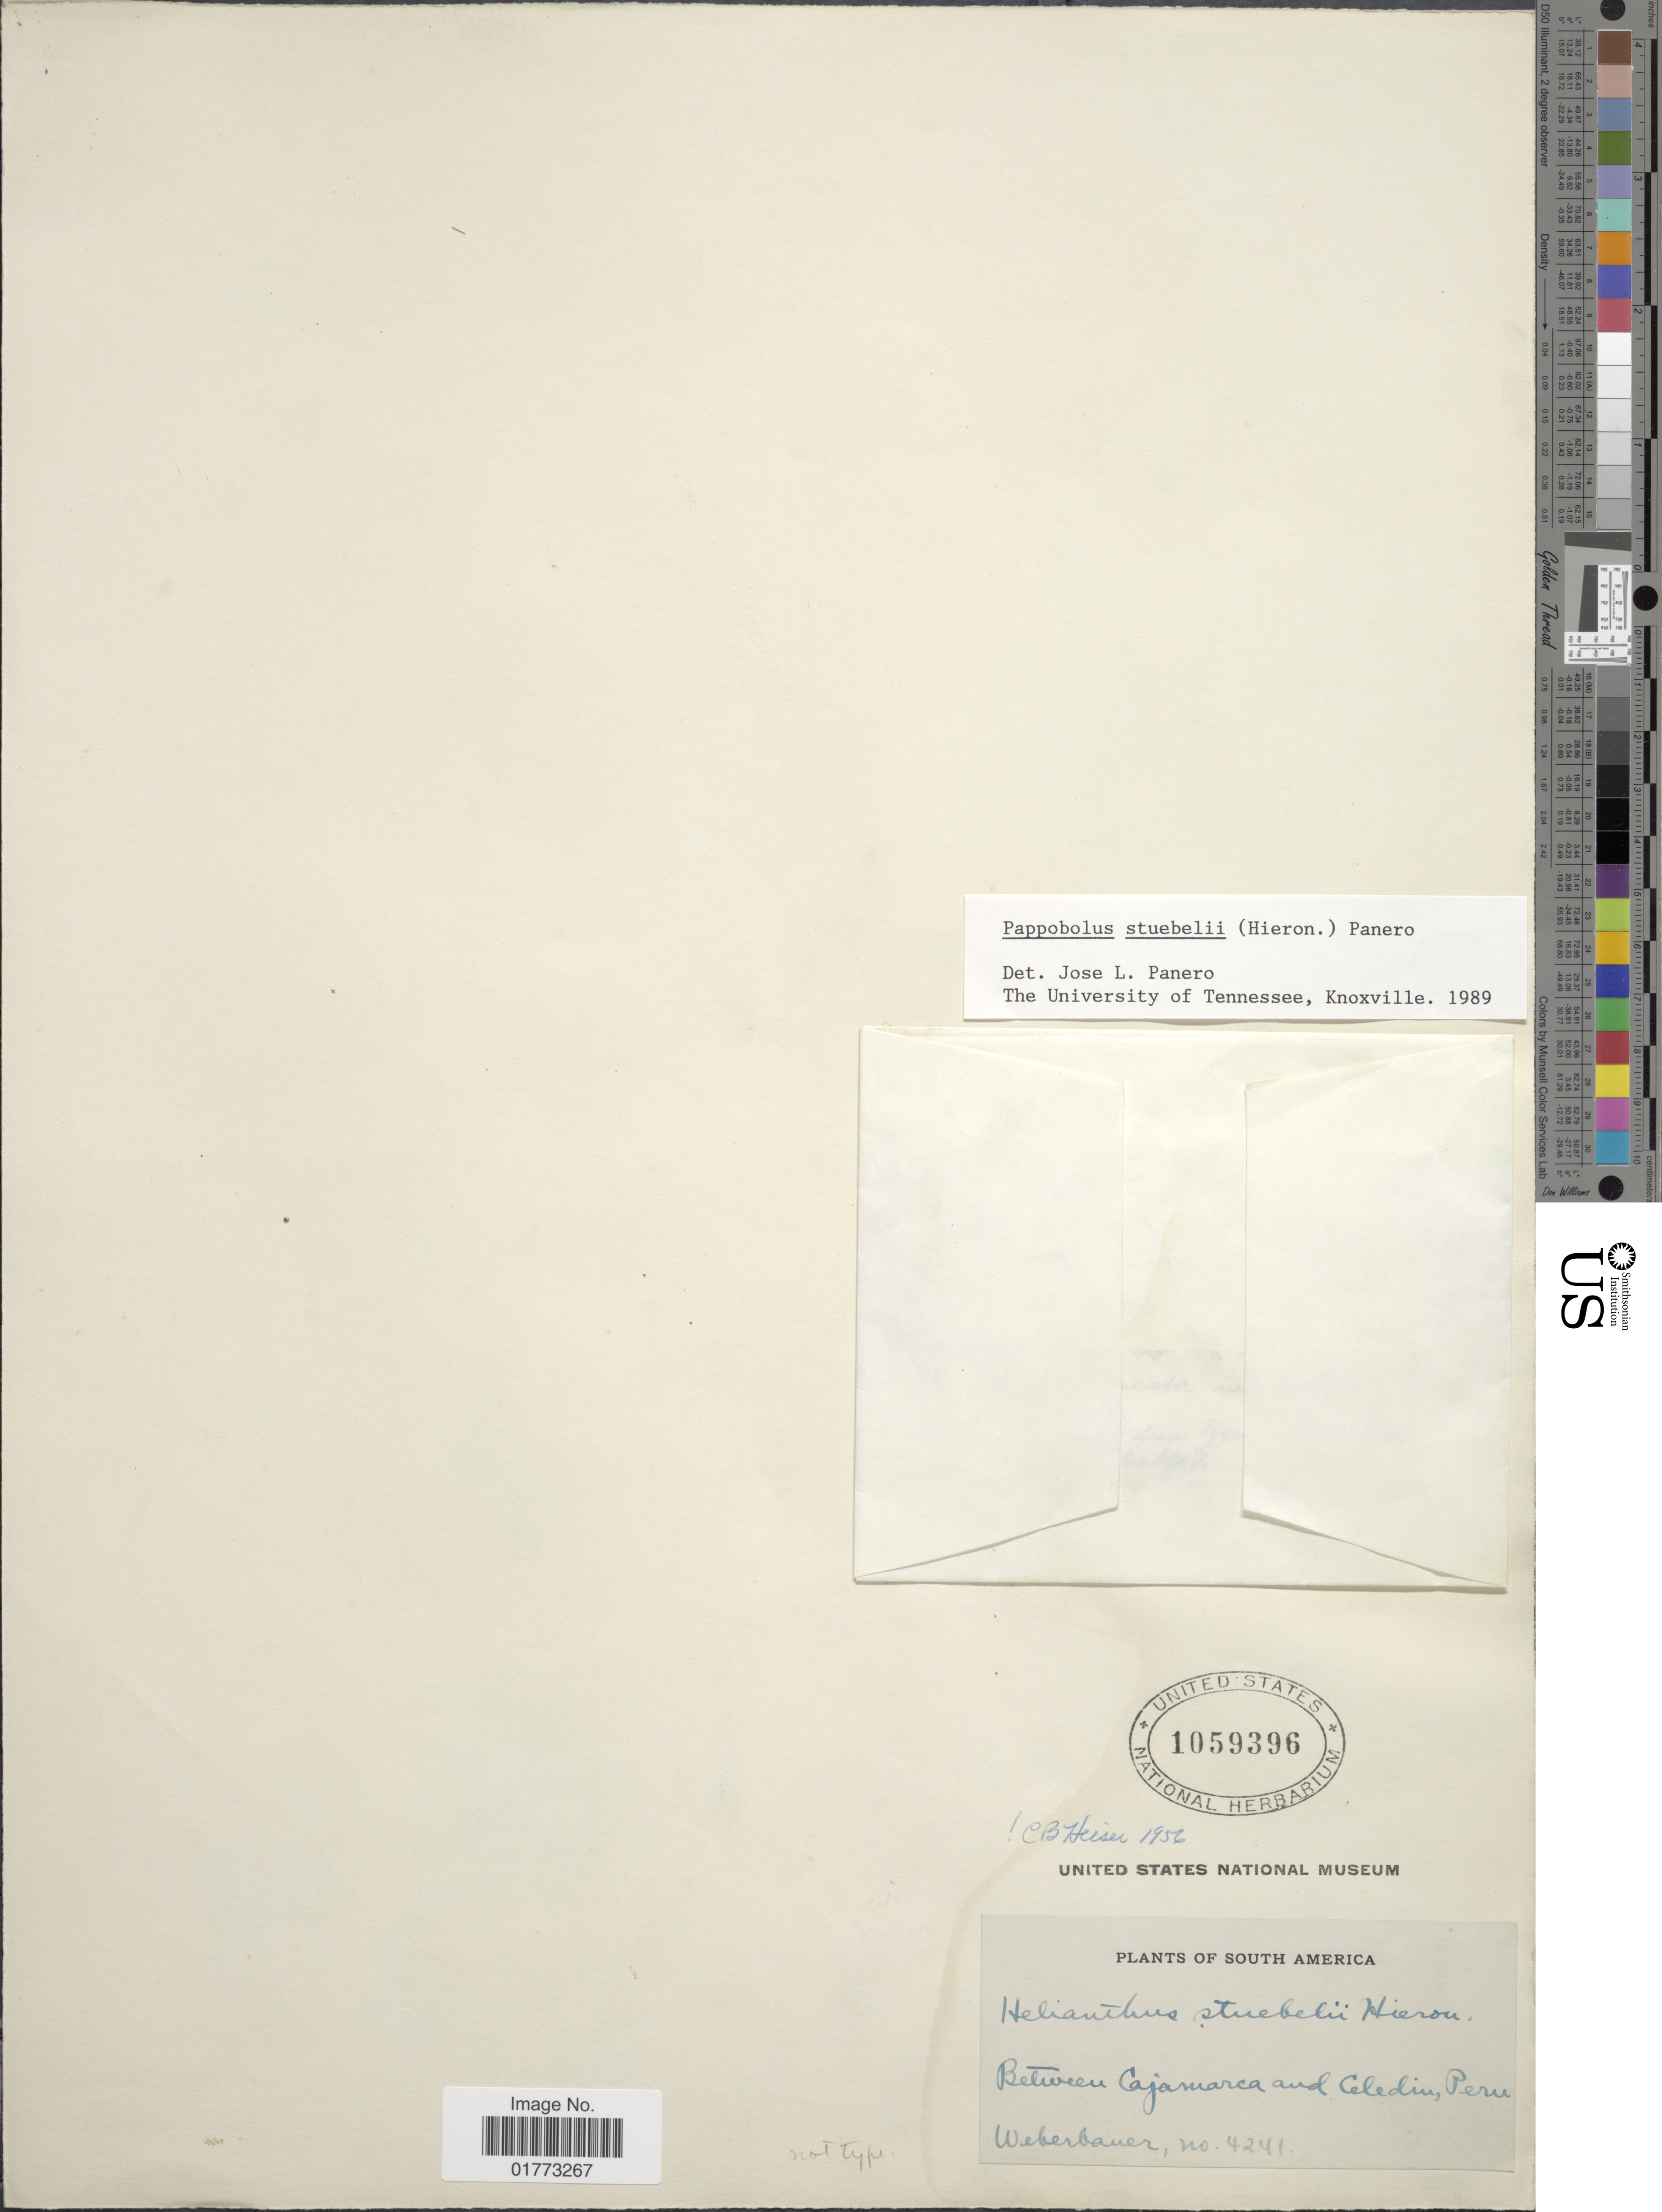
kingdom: Plantae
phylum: Tracheophyta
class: Magnoliopsida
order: Asterales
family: Asteraceae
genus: Pappobolus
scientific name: Pappobolus stuebelii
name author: (Hieron.) Panero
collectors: Weberbauer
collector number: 4241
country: Peru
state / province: Cajamarca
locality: Between Cajamarca and Celendin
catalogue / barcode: US 1059396